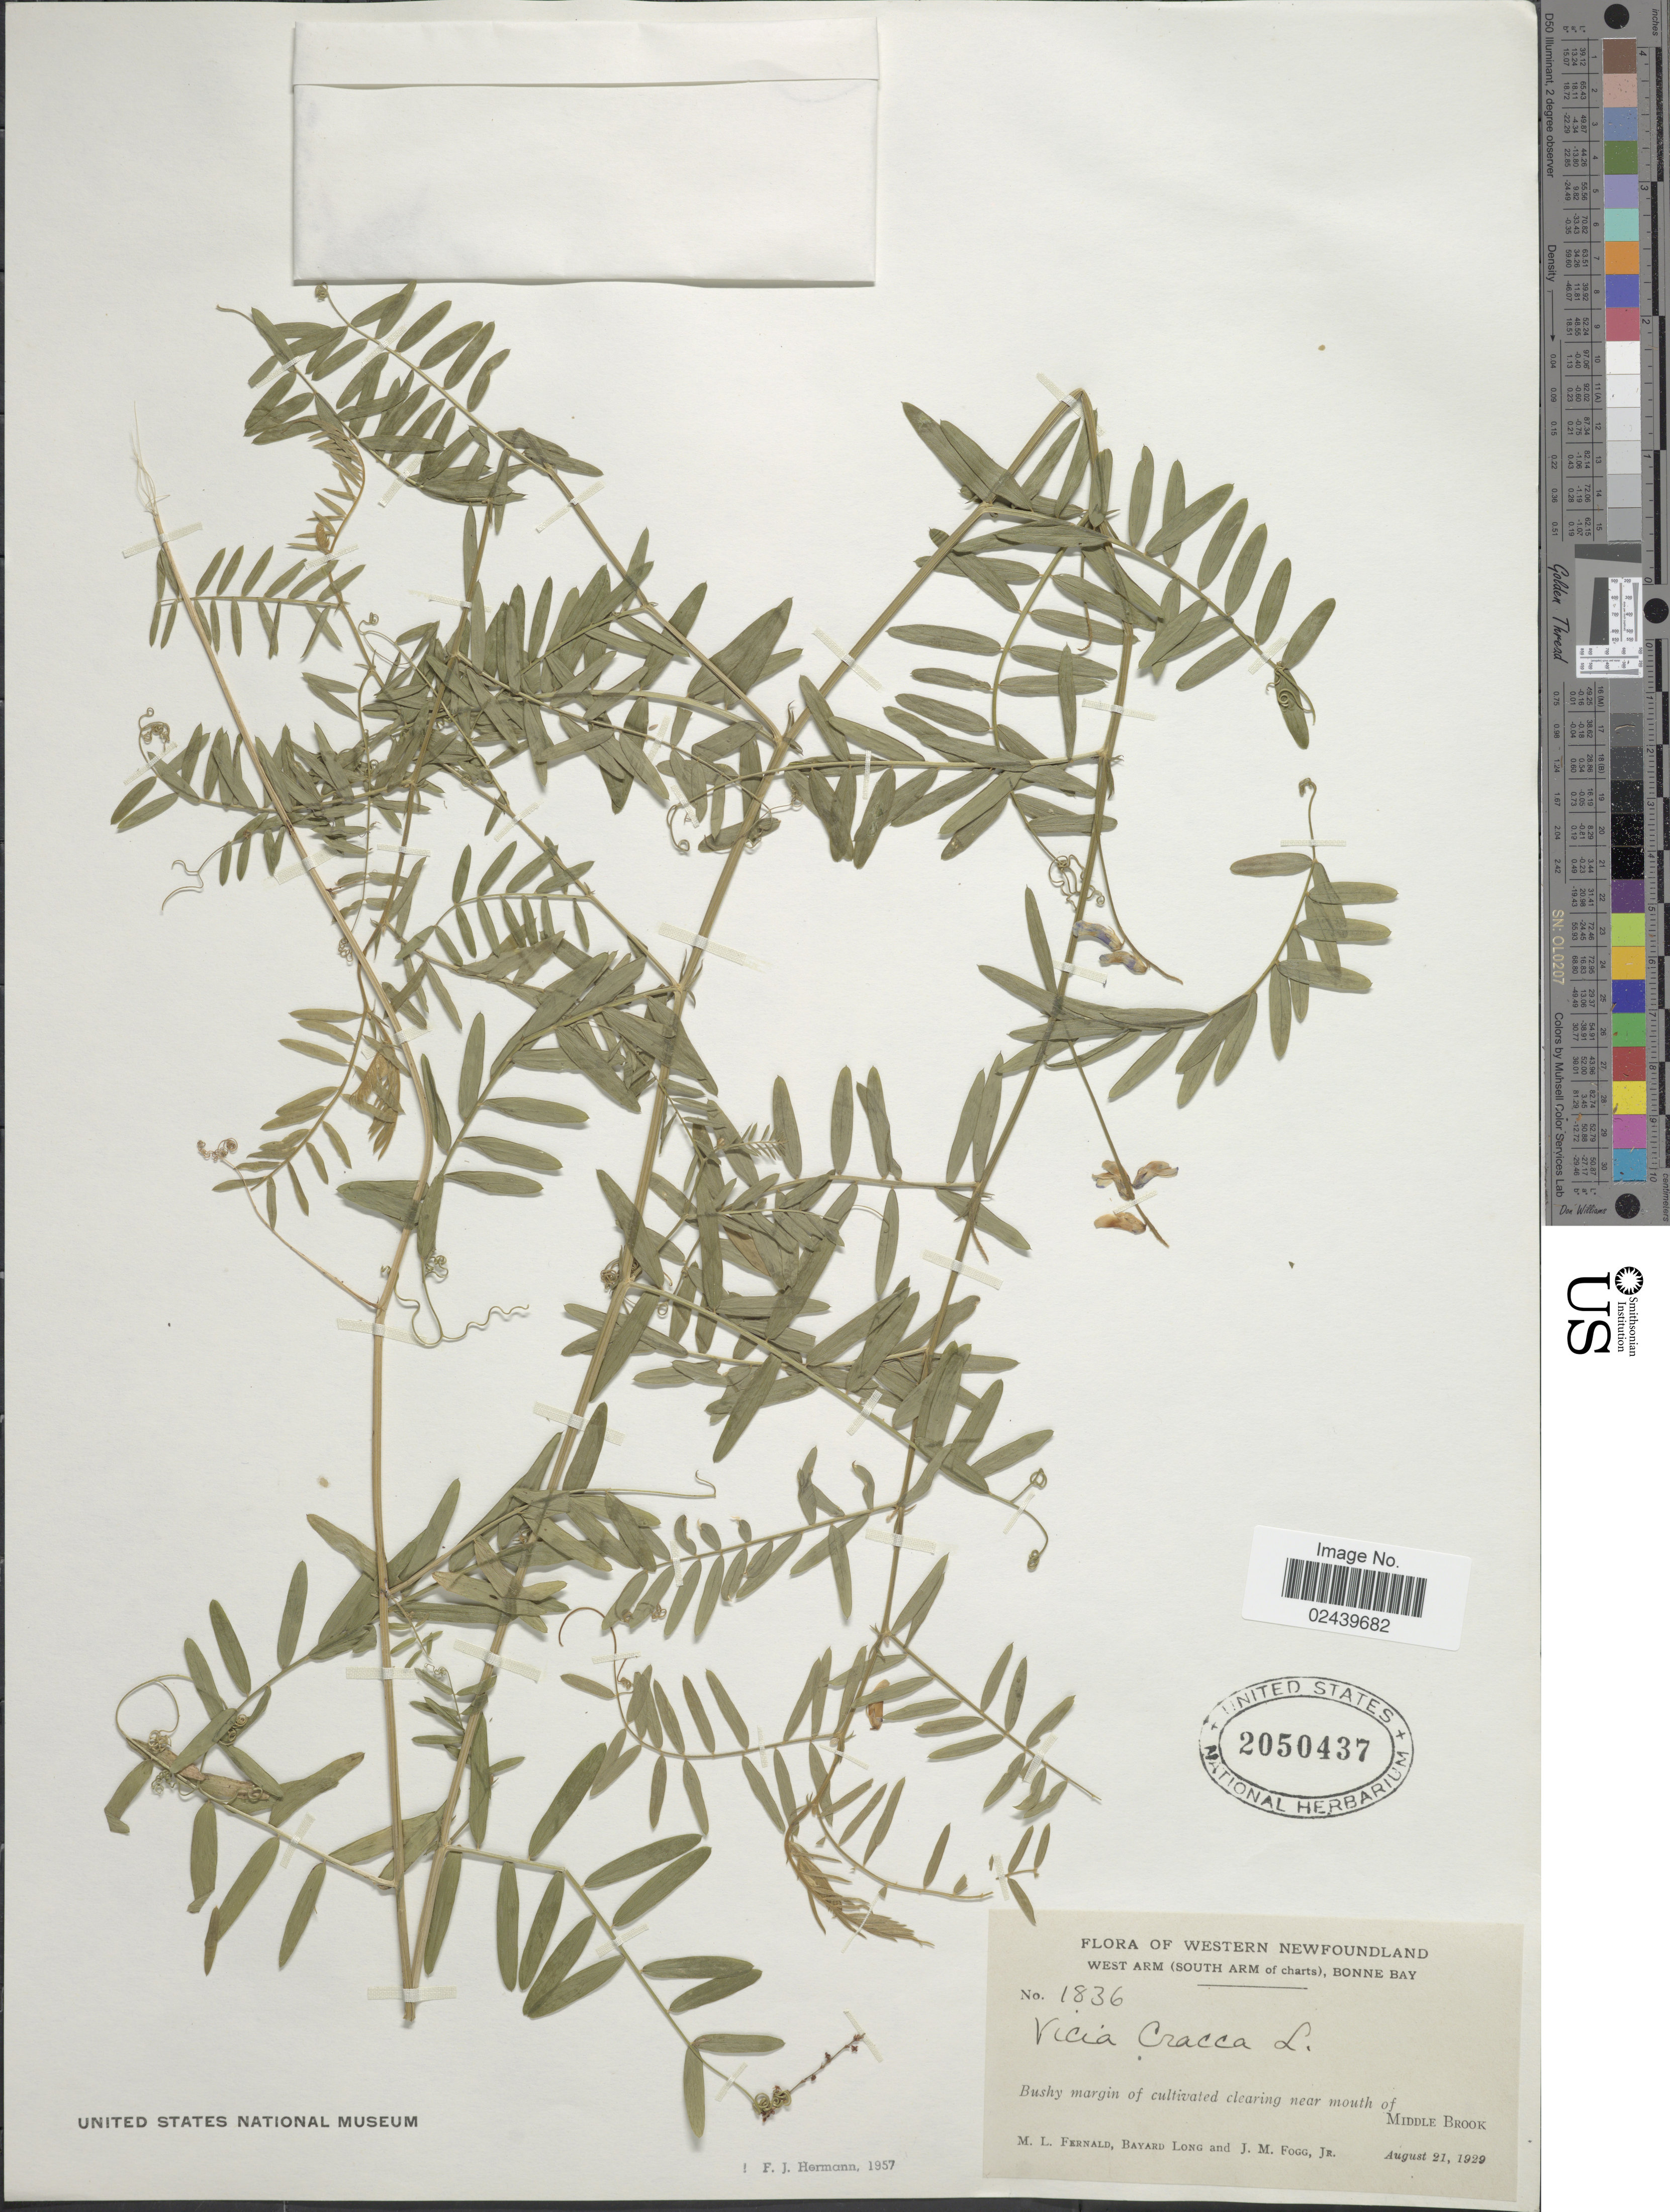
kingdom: Plantae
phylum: Tracheophyta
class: Magnoliopsida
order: Fabales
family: Fabaceae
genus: Vicia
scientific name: Vicia cracca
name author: L.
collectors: M. L. Fernald, B. Long & J. Fogg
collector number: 1836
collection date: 1929-08-21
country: Canada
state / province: Newfoundland and Labrador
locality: Western Newfoundland. West Arm (South Arm of charts), Bonne Bay, near mouth of Middle Brook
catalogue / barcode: US 2050437